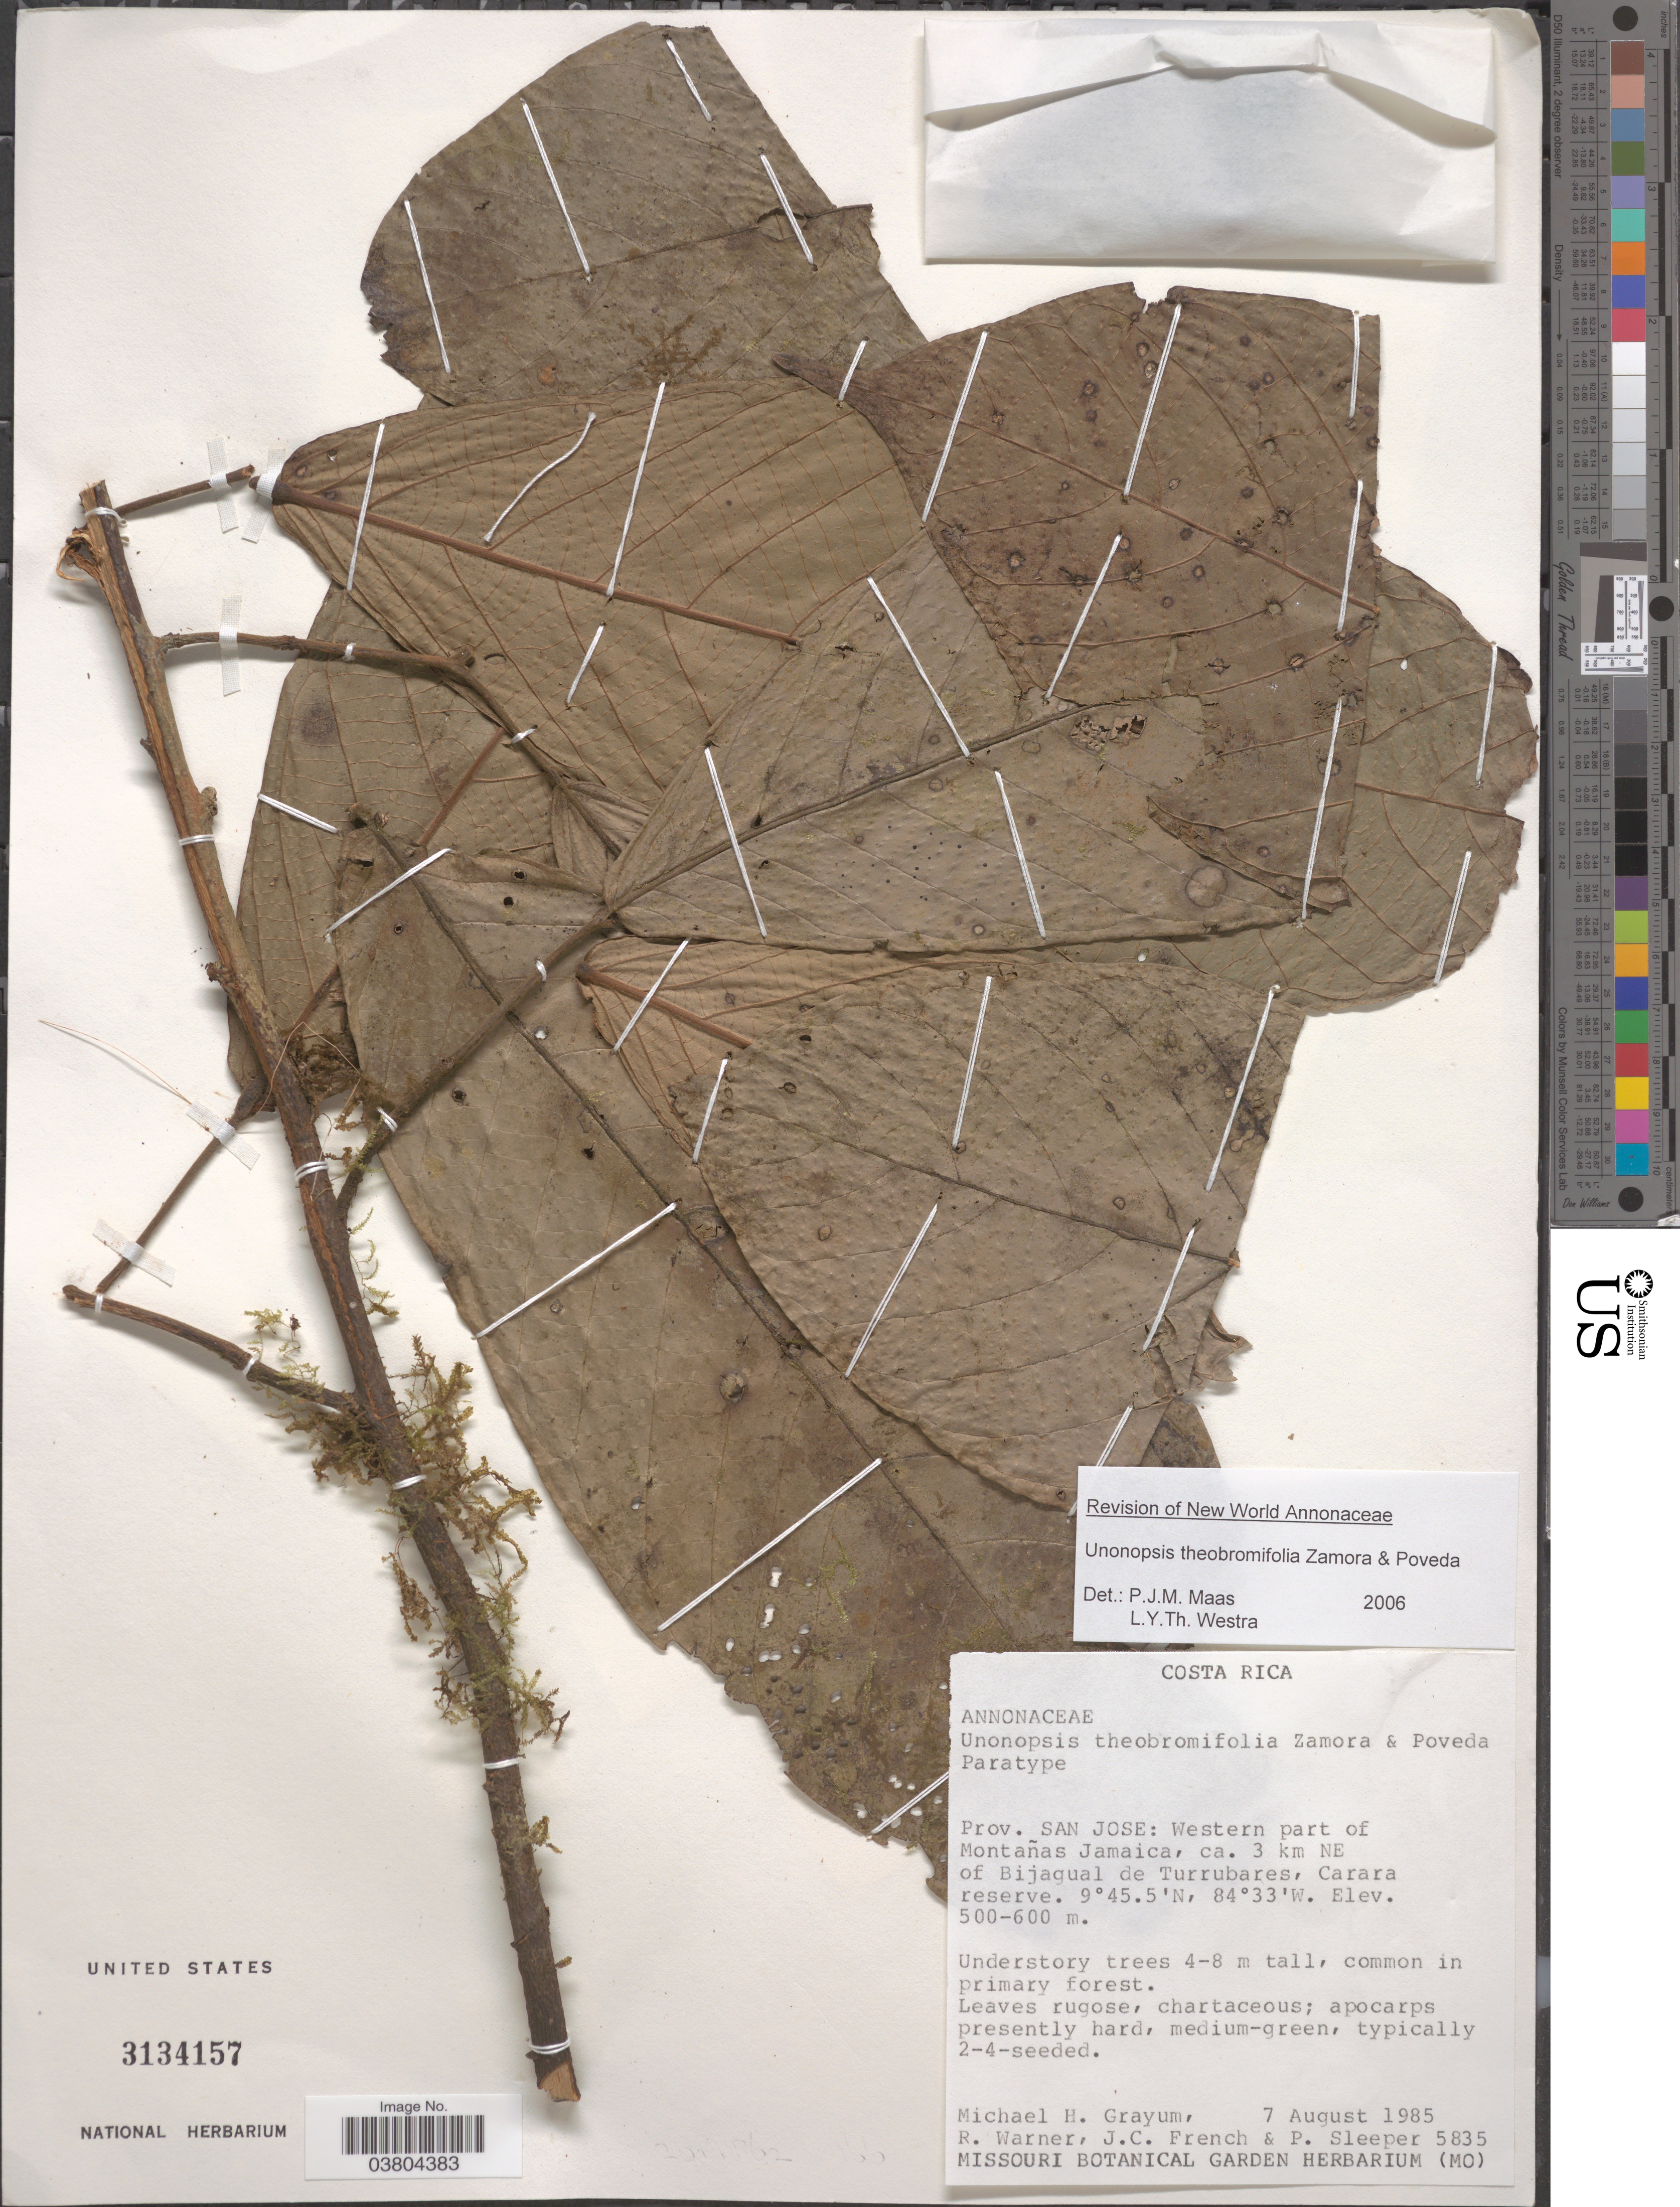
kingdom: Plantae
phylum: Tracheophyta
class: Magnoliopsida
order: Magnoliales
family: Annonaceae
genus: Unonopsis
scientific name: Unonopsis theobromifolia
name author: N. Zamora & Poveda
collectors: M. H. Grayum, R. Warner, J. French & P. Sleeper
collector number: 5835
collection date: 1985-08-07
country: Costa Rica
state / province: San José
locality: Western part of Montañas Jamaica, ca. 3 km NE of Bijagual de Turrubares, Carara reserve.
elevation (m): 500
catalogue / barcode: US 3134157